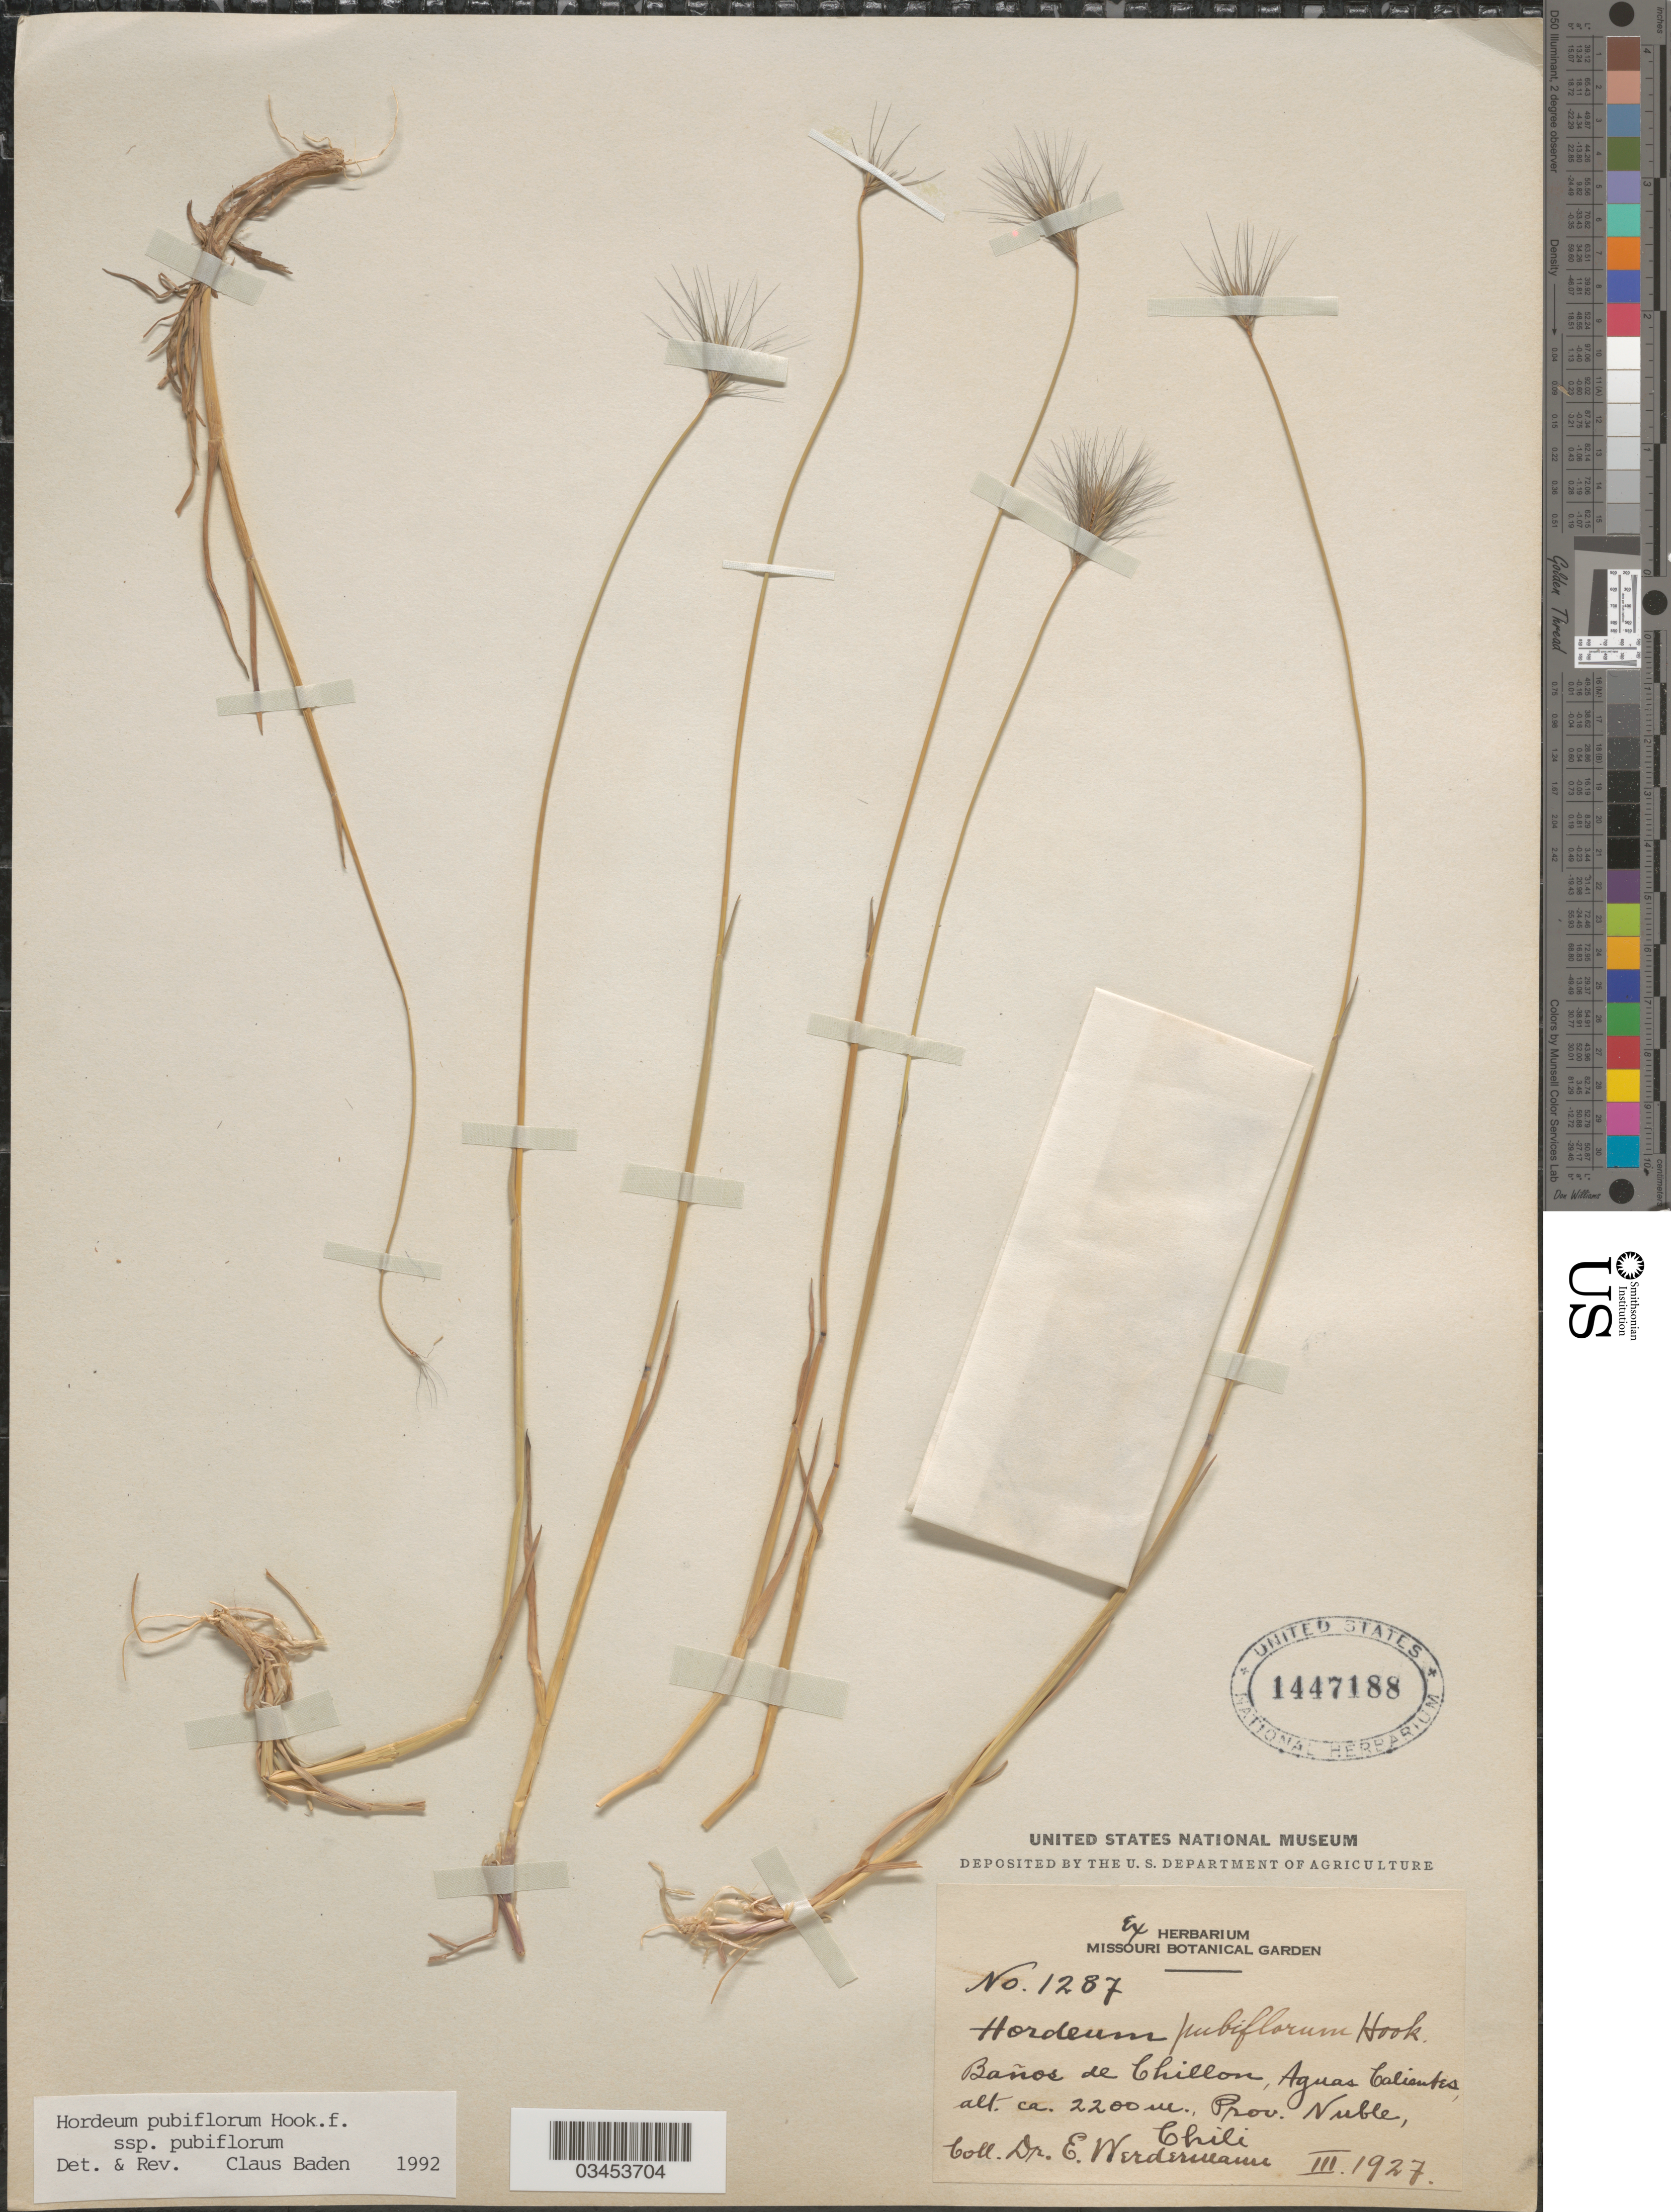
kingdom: Plantae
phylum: Tracheophyta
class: Liliopsida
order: Poales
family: Poaceae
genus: Hordeum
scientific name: Hordeum pubiflorum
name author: Hook. f.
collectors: E. Werdermann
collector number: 1287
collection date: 1927-03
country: Chile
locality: Baños de Chillon, Aguas Calientes, Prov. Nuble.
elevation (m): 2200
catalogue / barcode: US 1447188